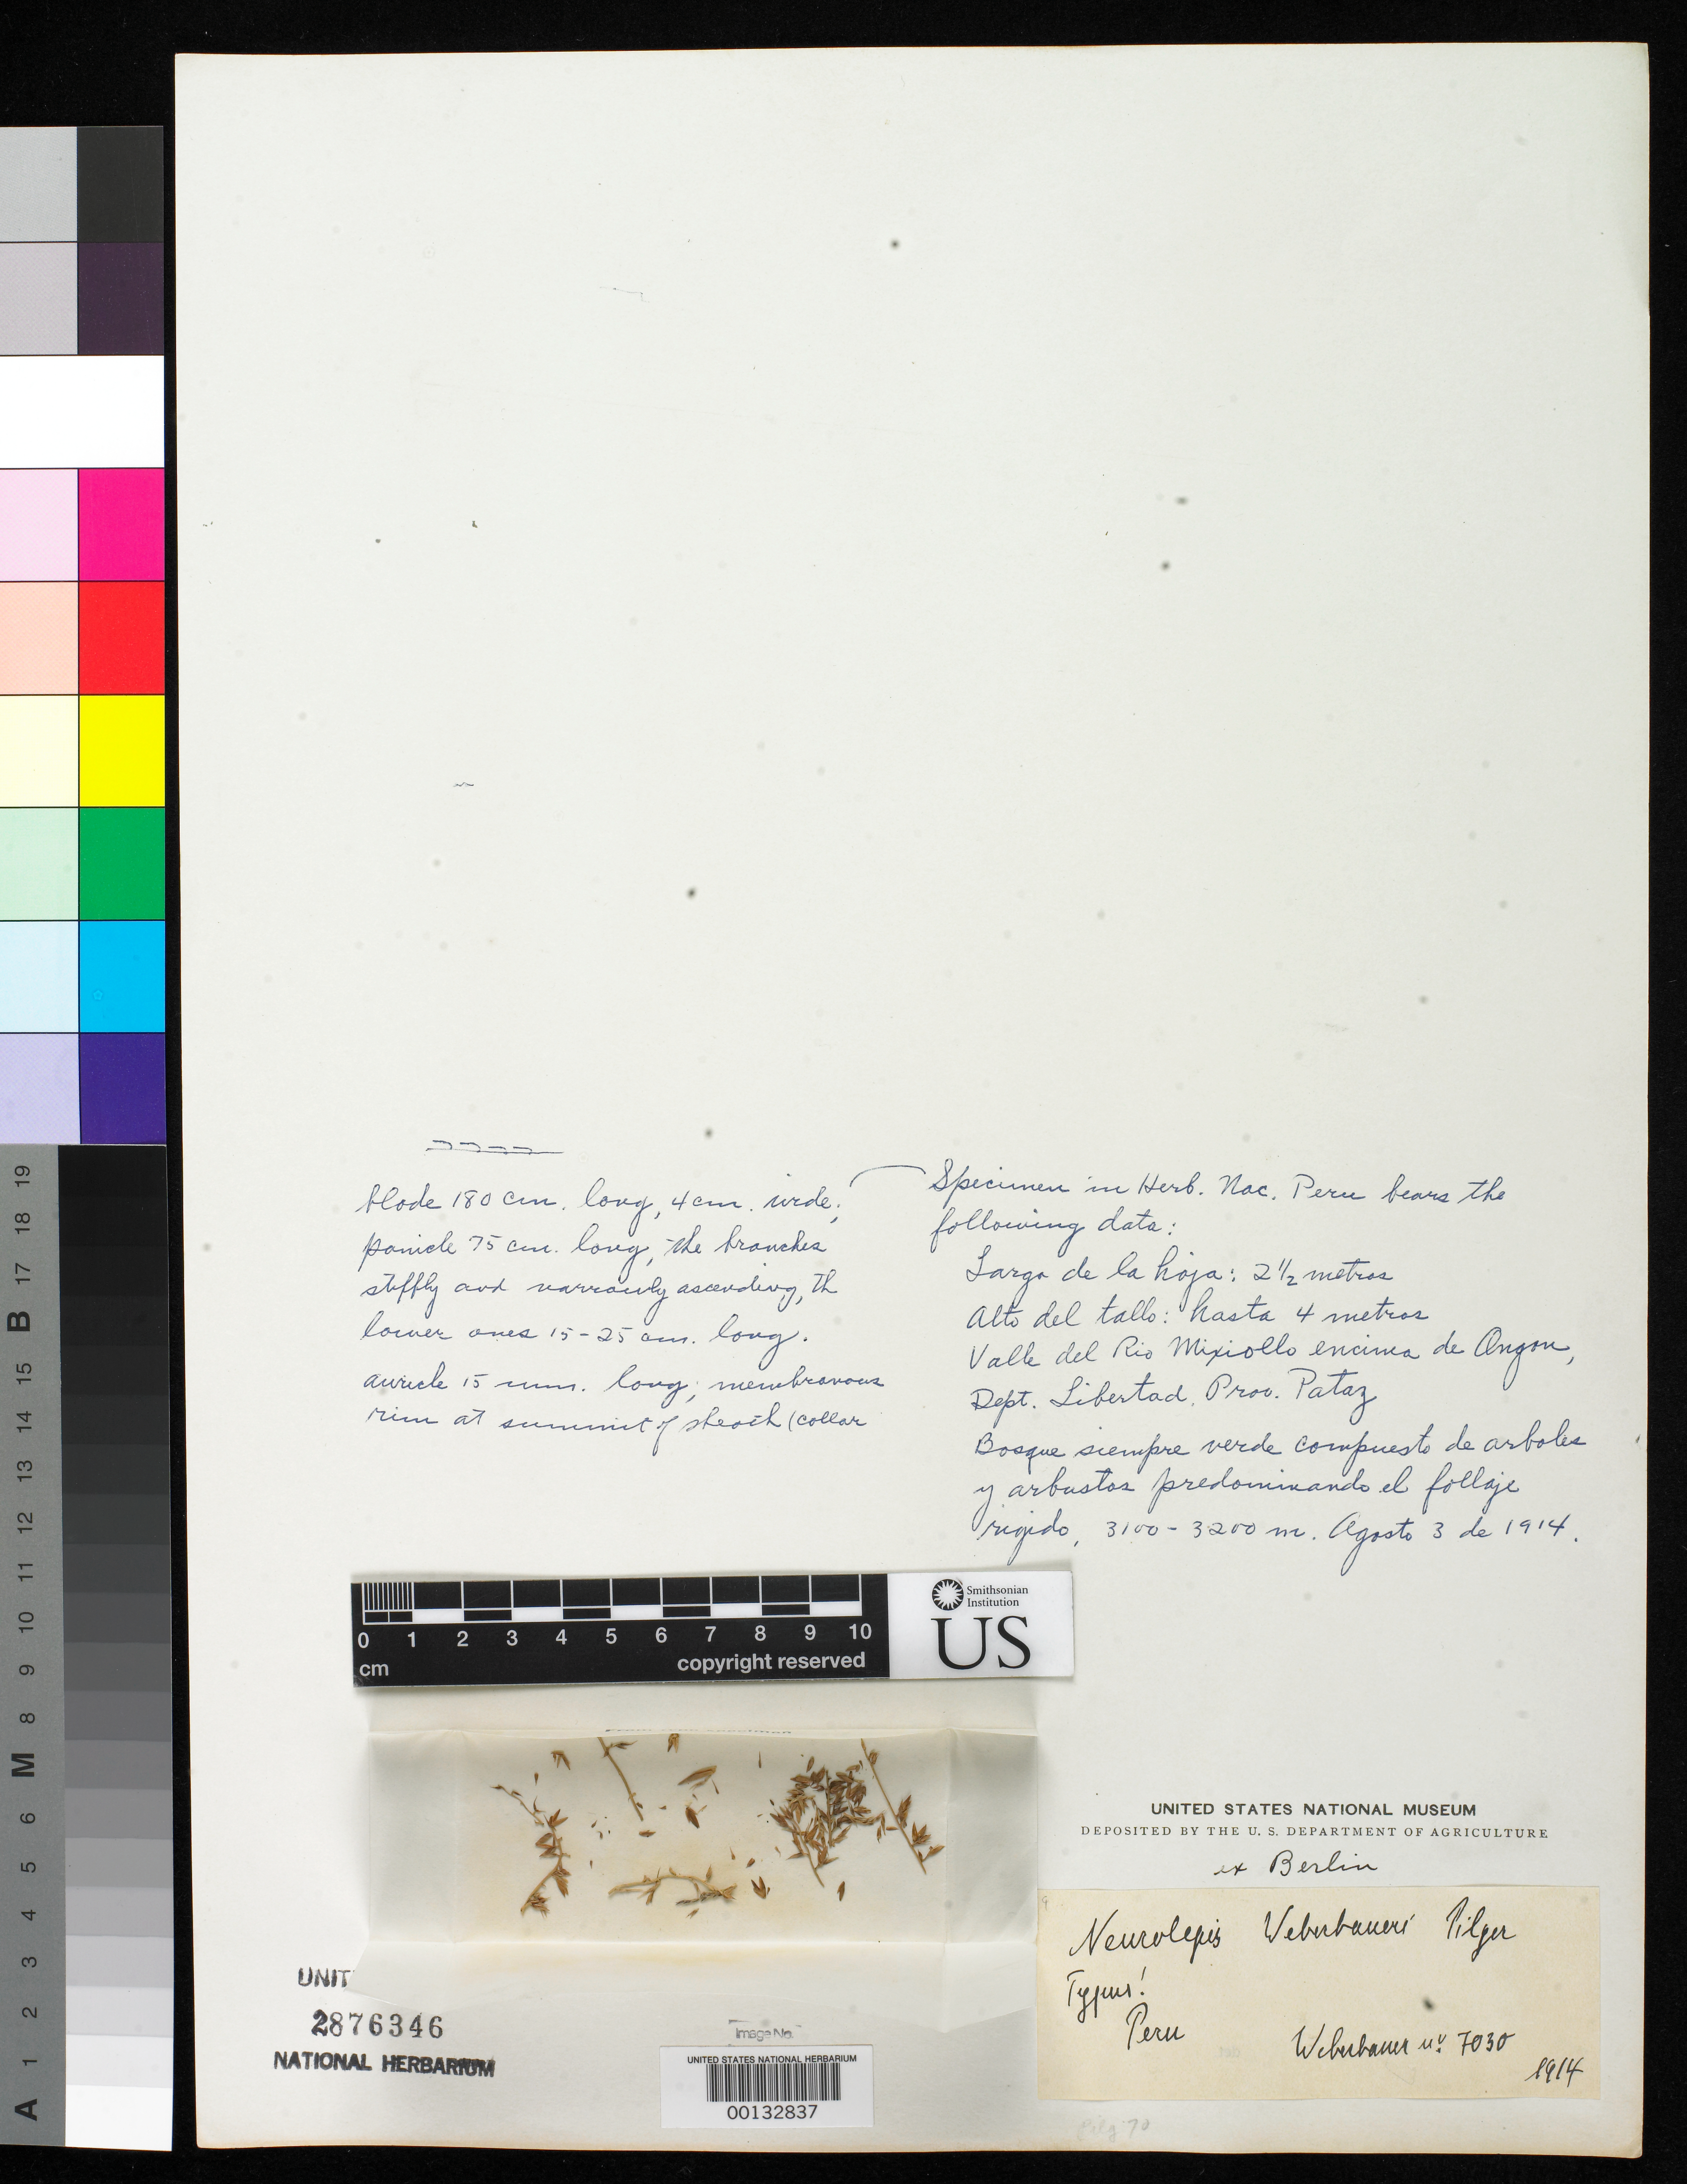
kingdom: Plantae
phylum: Tracheophyta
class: Liliopsida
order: Poales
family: Poaceae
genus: Neurolepis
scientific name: Neurolepis weberbaueri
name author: Pilg.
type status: Type Material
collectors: A. Weberbauer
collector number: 7030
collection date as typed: Aug 1914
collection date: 1914-08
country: Peru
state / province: La Libertad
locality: Pataz, Talsystem des Mixiollo.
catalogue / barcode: US 2876346